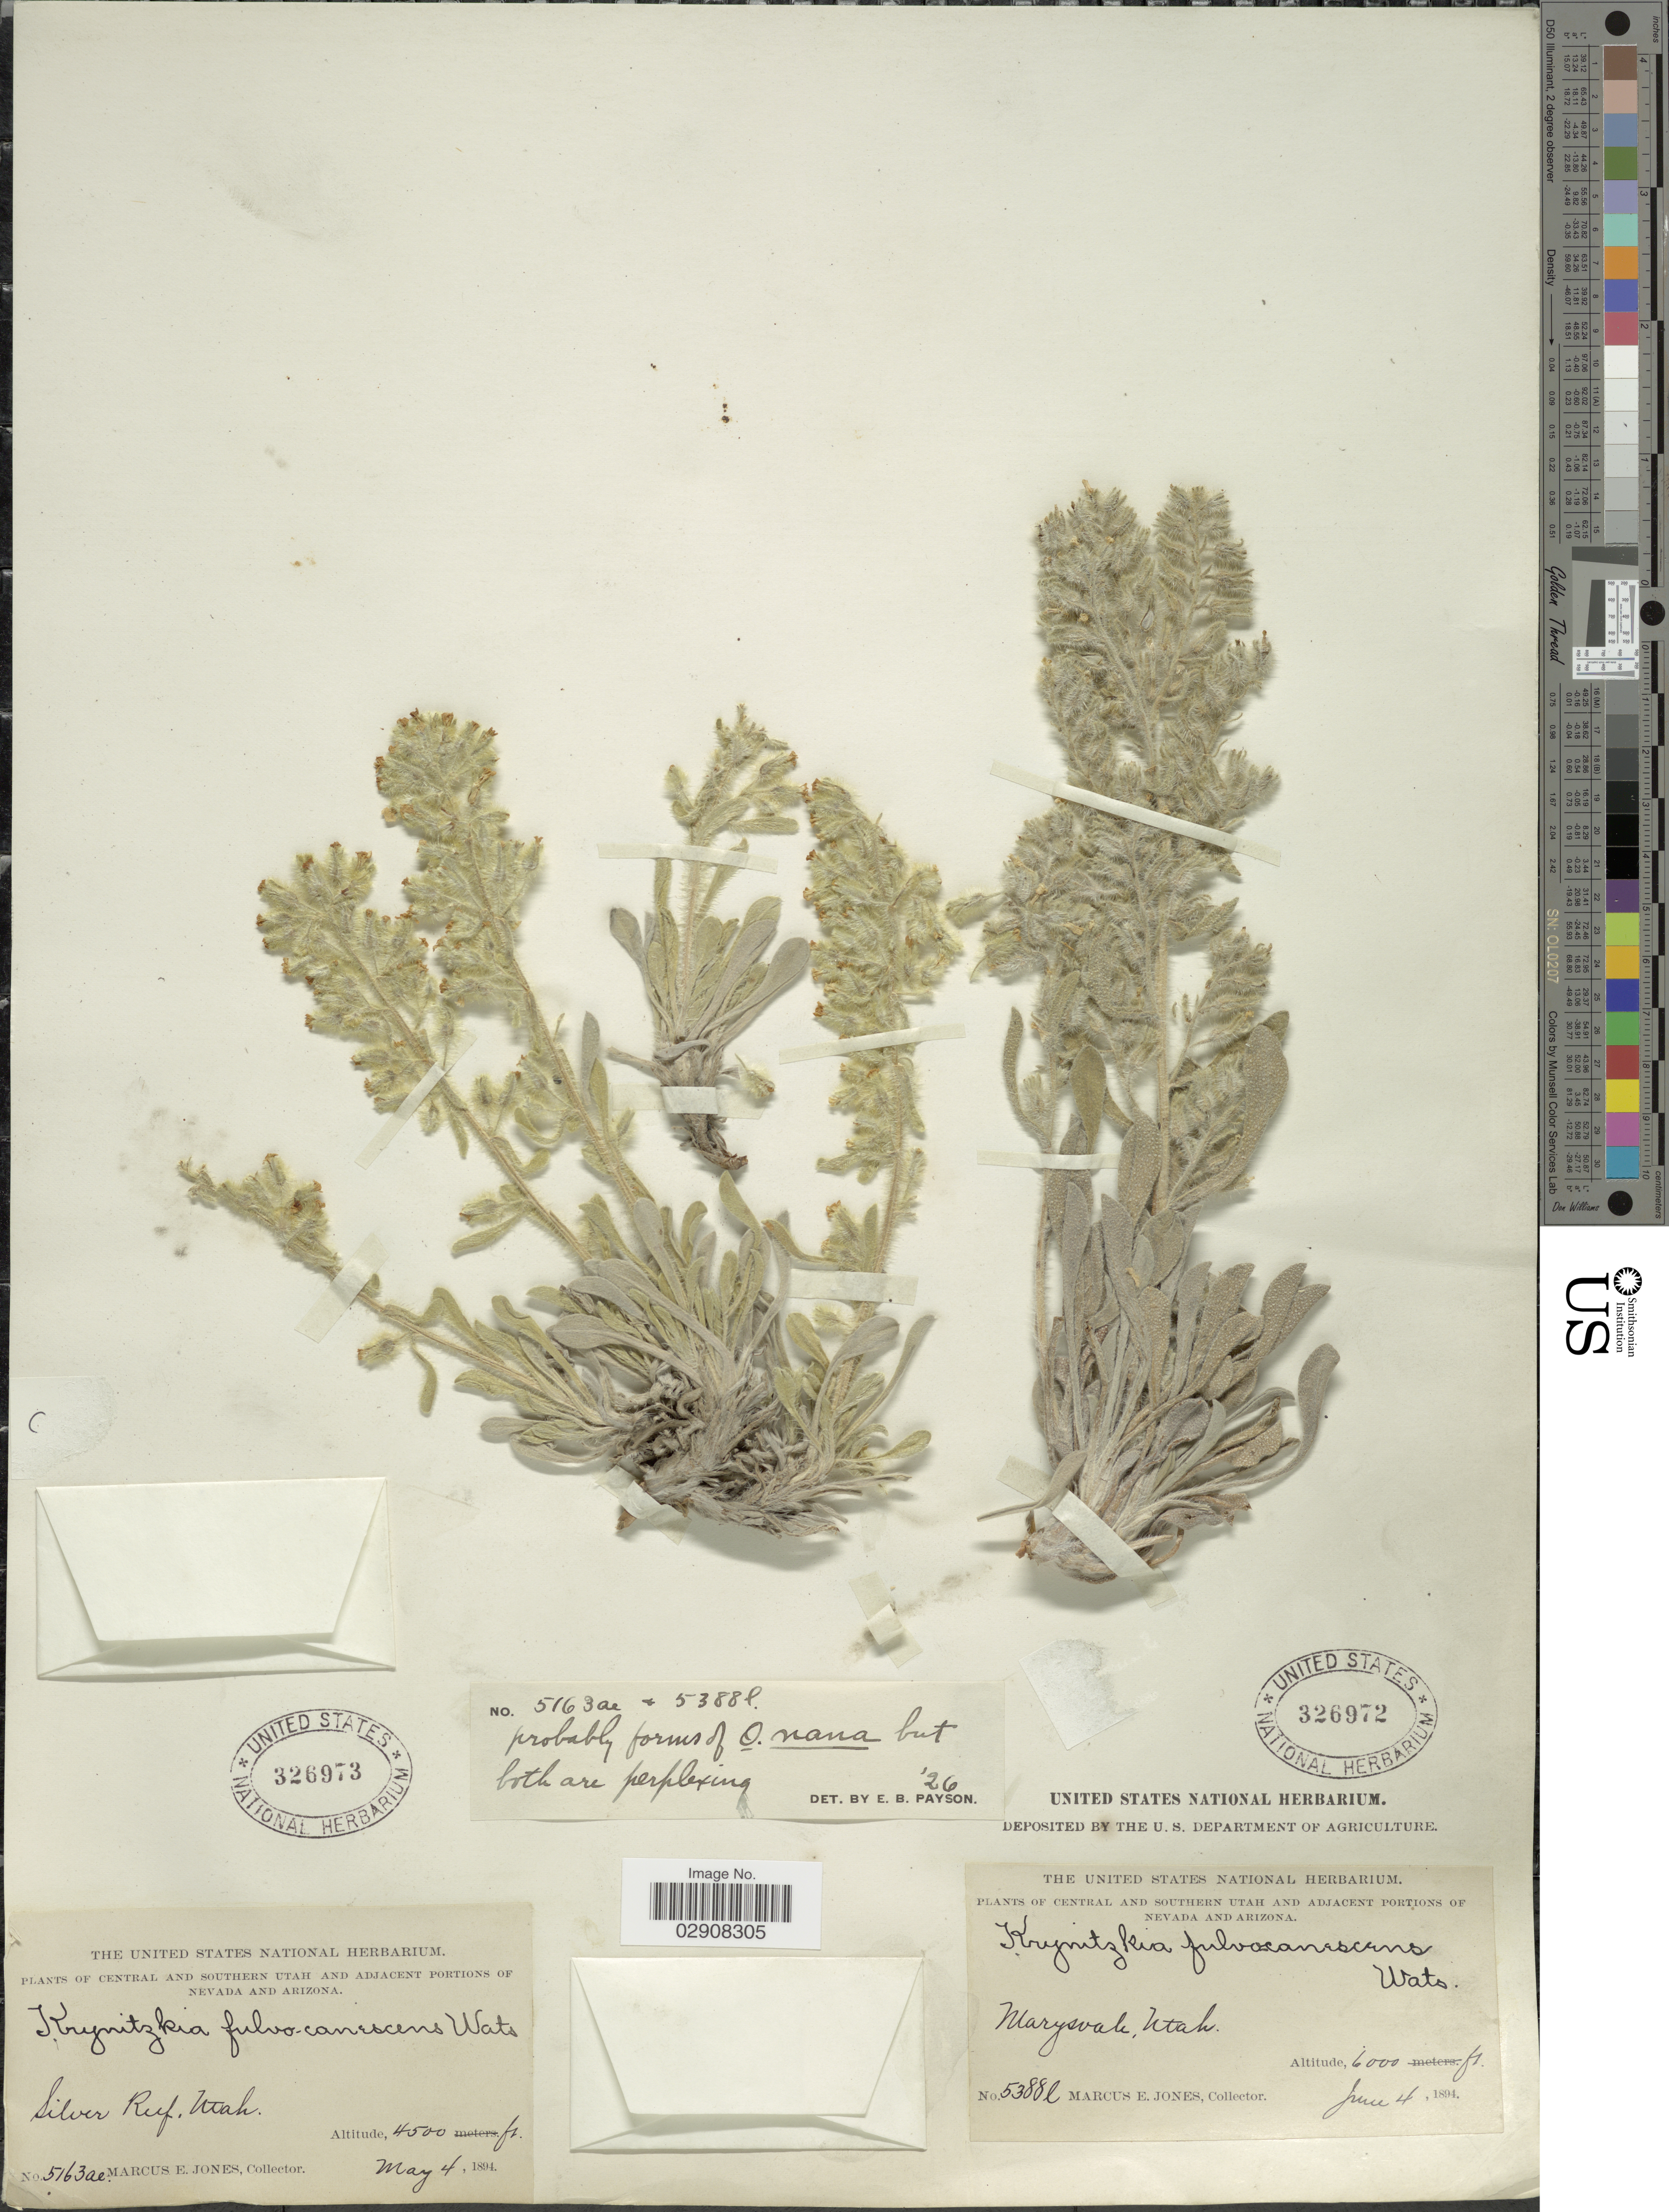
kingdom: Plantae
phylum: Tracheophyta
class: Magnoliopsida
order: Boraginales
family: Boraginaceae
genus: Cryptantha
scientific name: Cryptantha nana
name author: (Eastw.) Payson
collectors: M. E. Jones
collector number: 5163ae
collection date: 1894-05-04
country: United States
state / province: Utah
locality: Central and Sounthern Utah. Silver Reef.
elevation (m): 1372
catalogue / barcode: US 326973-2